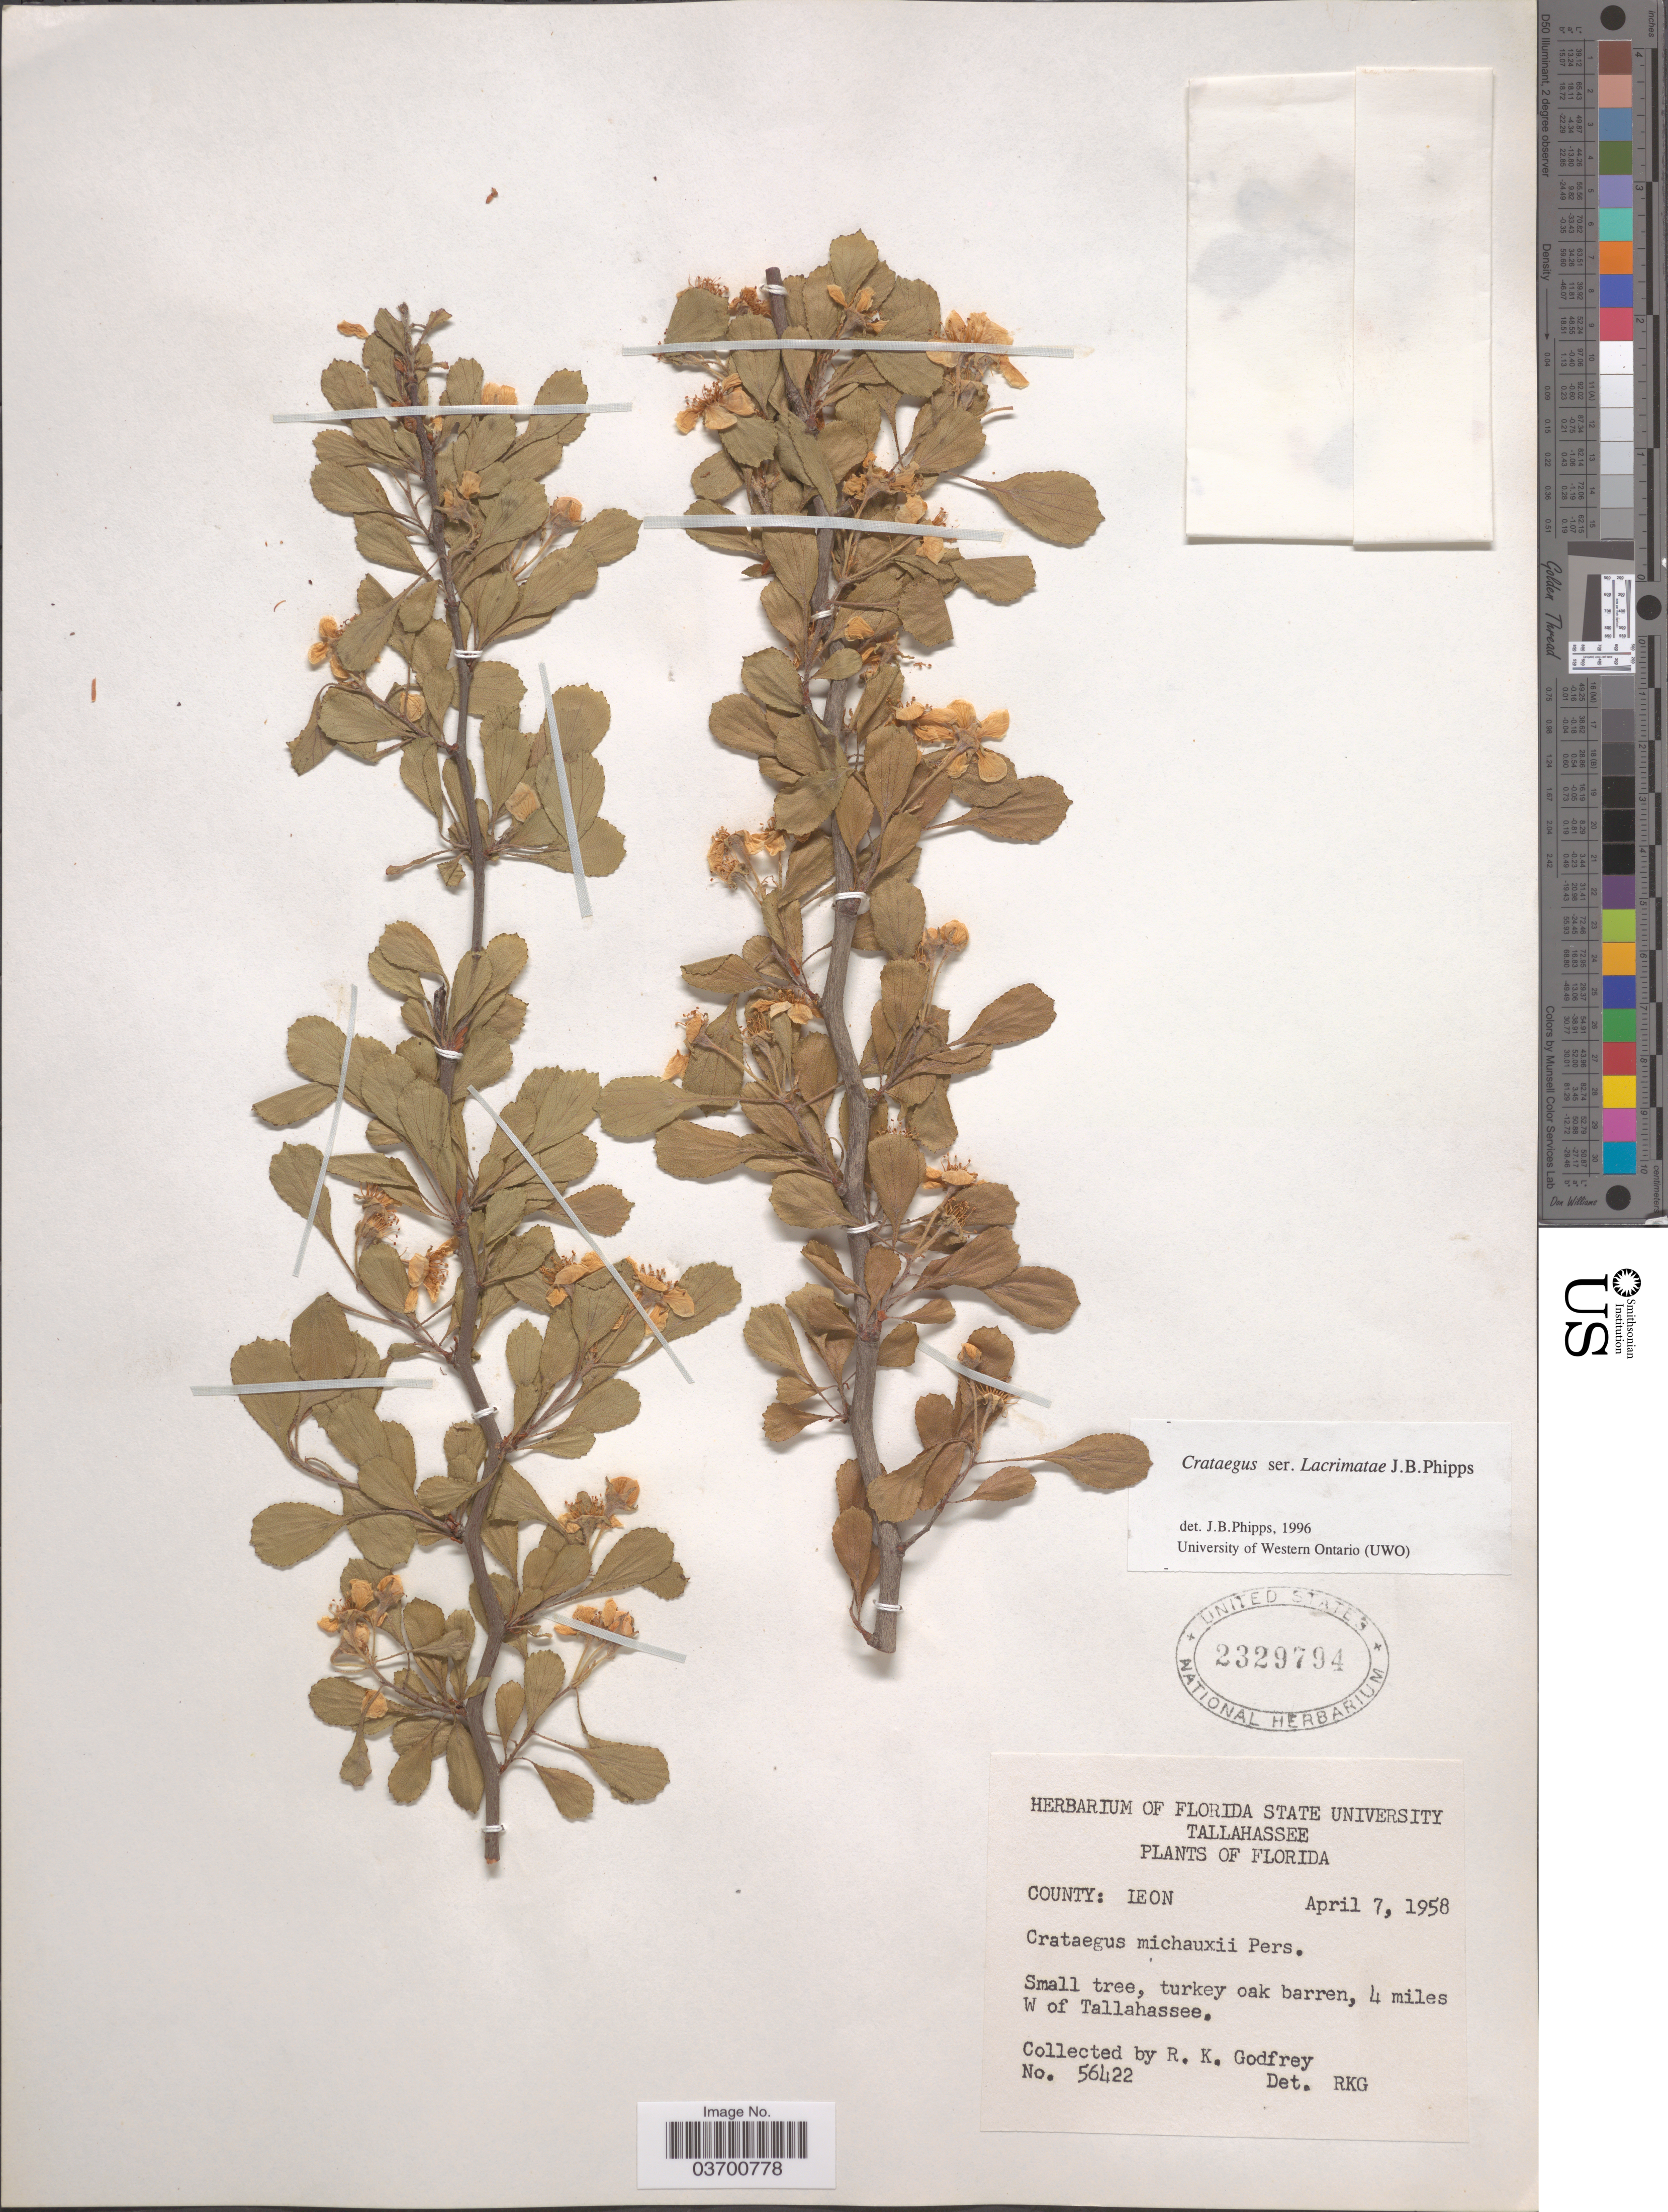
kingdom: Plantae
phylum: Tracheophyta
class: Magnoliopsida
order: Rosales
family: Rosaceae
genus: Crataegus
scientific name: Crataegus michauxii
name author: Pers.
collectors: R. K. Godfrey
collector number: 56422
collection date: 1958-04-07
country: United States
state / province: Florida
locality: Tallahassee. County: Leon. 4 miles W of Tallahassee.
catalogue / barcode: US 2329794